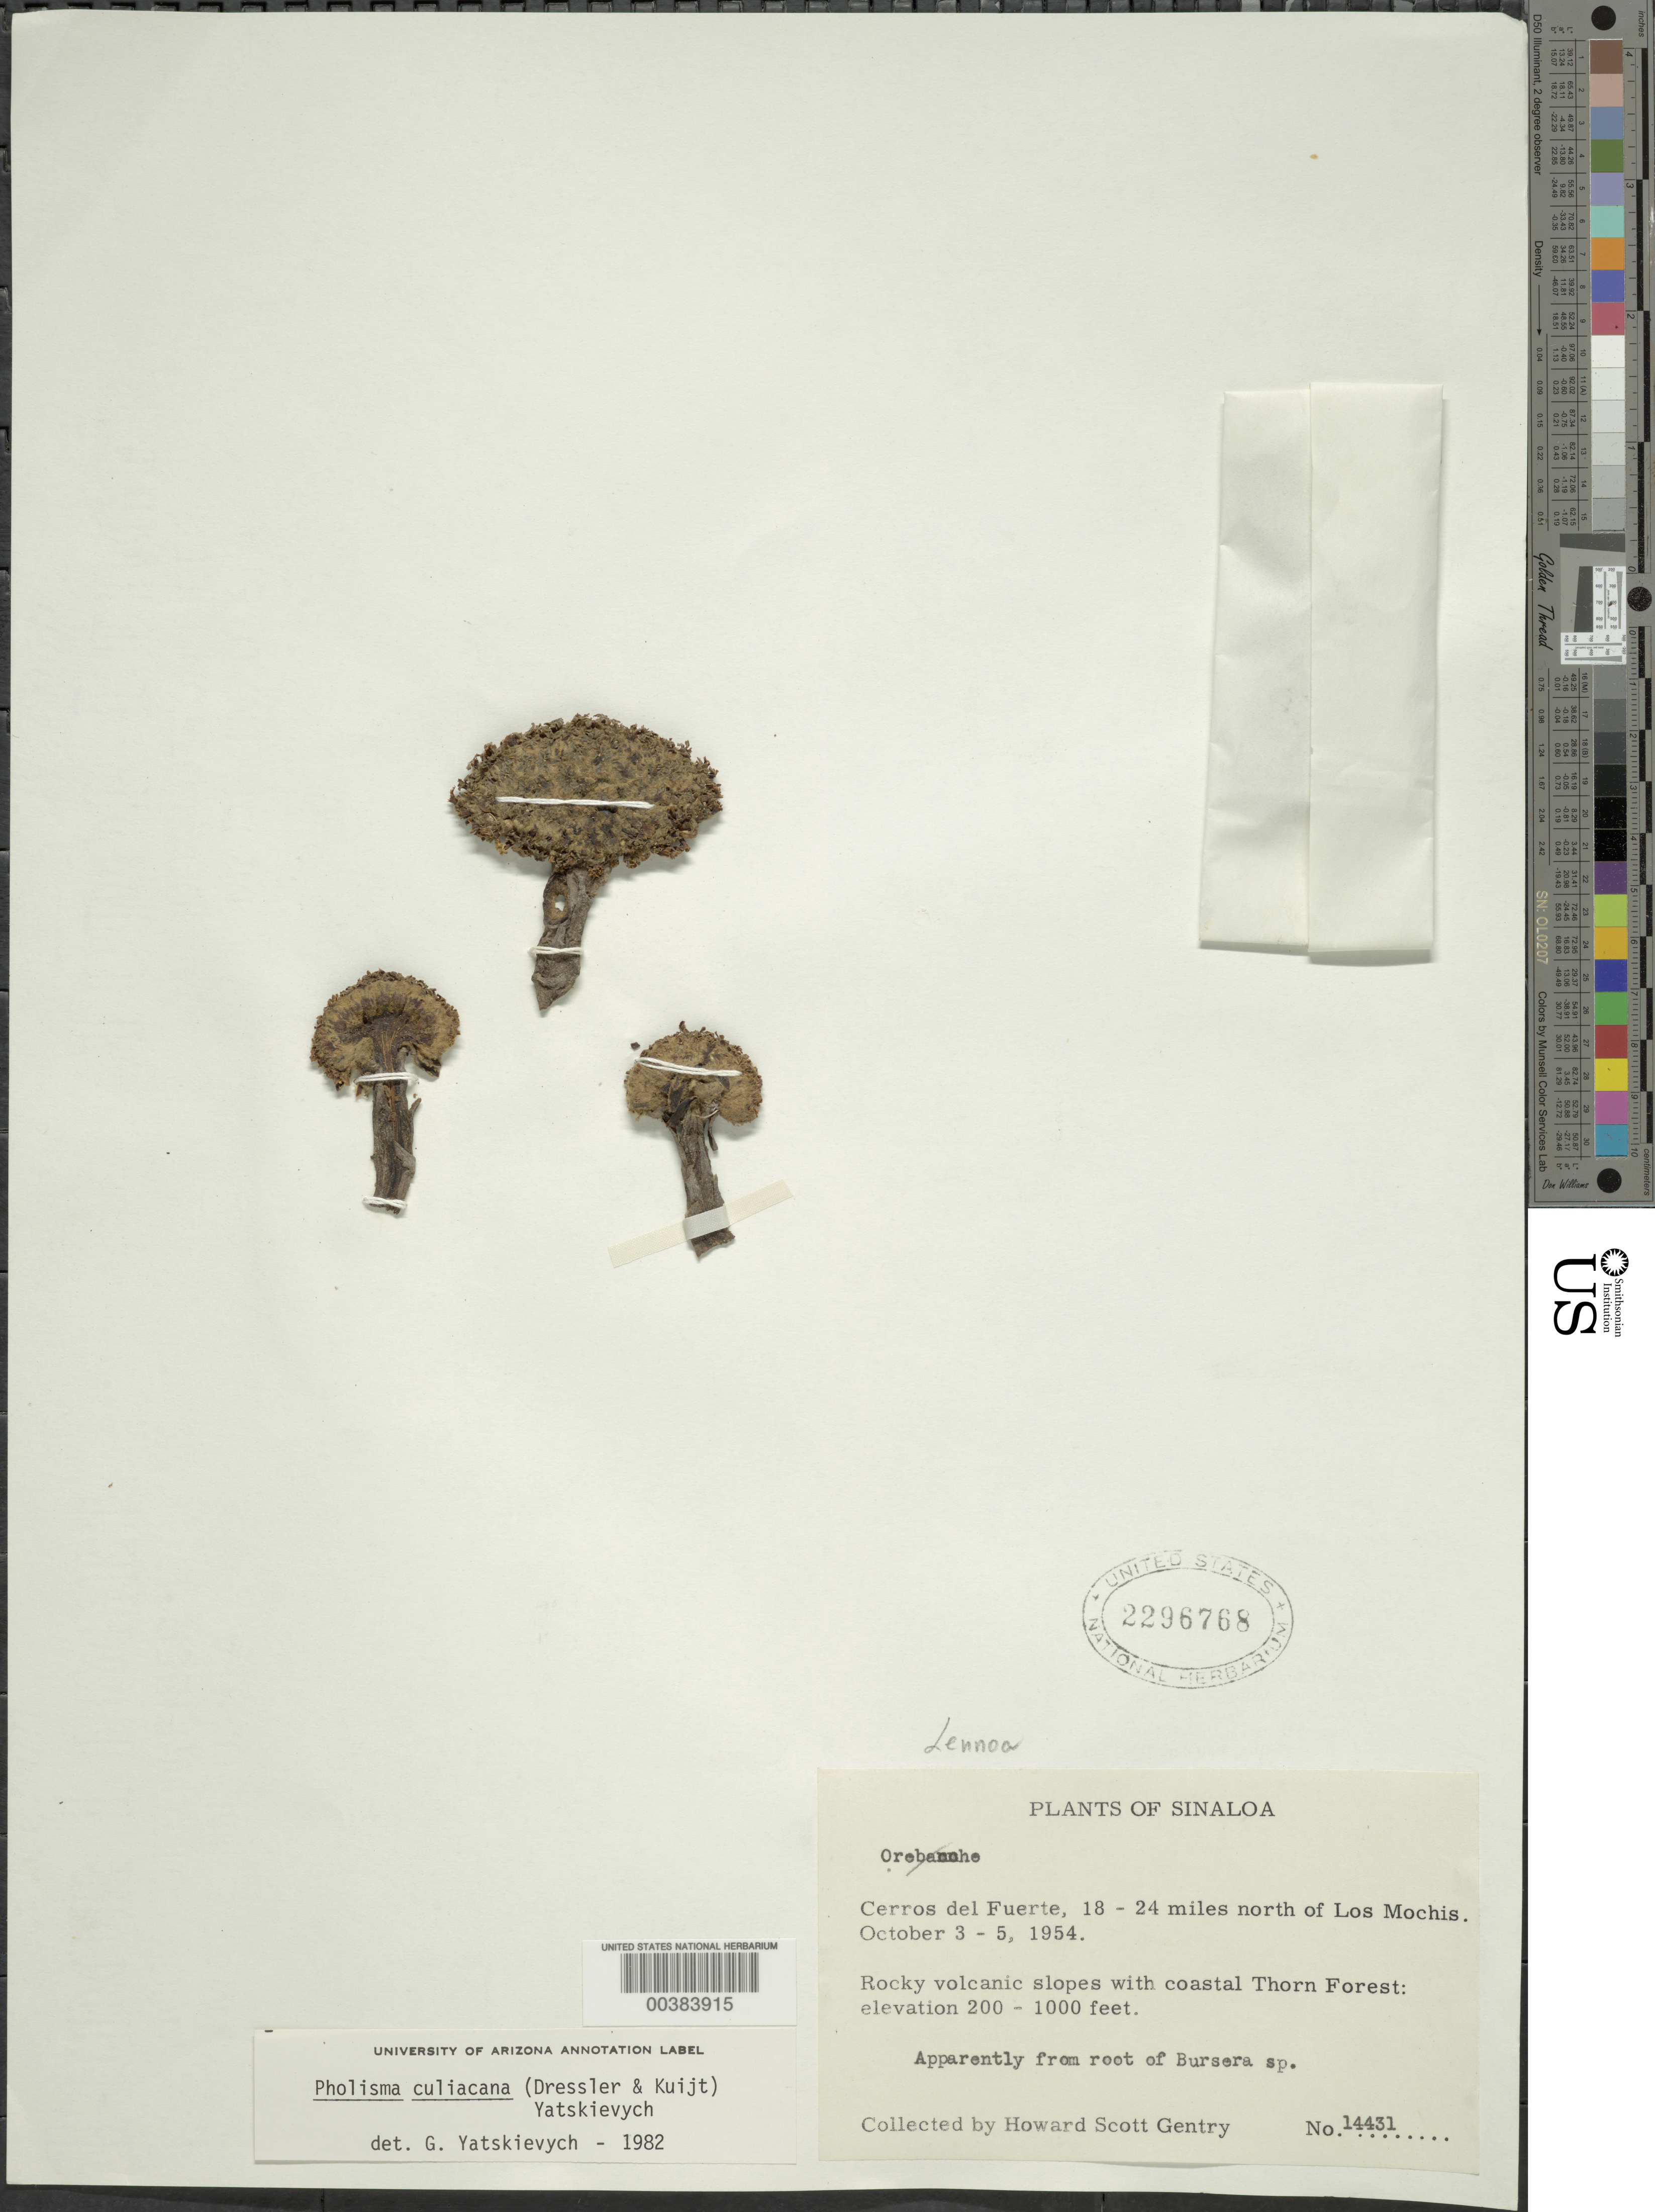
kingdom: Plantae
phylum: Tracheophyta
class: Magnoliopsida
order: Boraginales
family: Lennoaceae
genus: Pholisma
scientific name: Pholisma culiacana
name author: (Dressler & Kuijt) Yatsk.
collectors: H. S. Gentry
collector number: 14431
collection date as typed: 03 Oct 1954 to 05 Oct 1954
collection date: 1954-10-03/1954-10-05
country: Mexico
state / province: Sinaloa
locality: Cerros del fuerte, N of los mochis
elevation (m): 61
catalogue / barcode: US 2296768